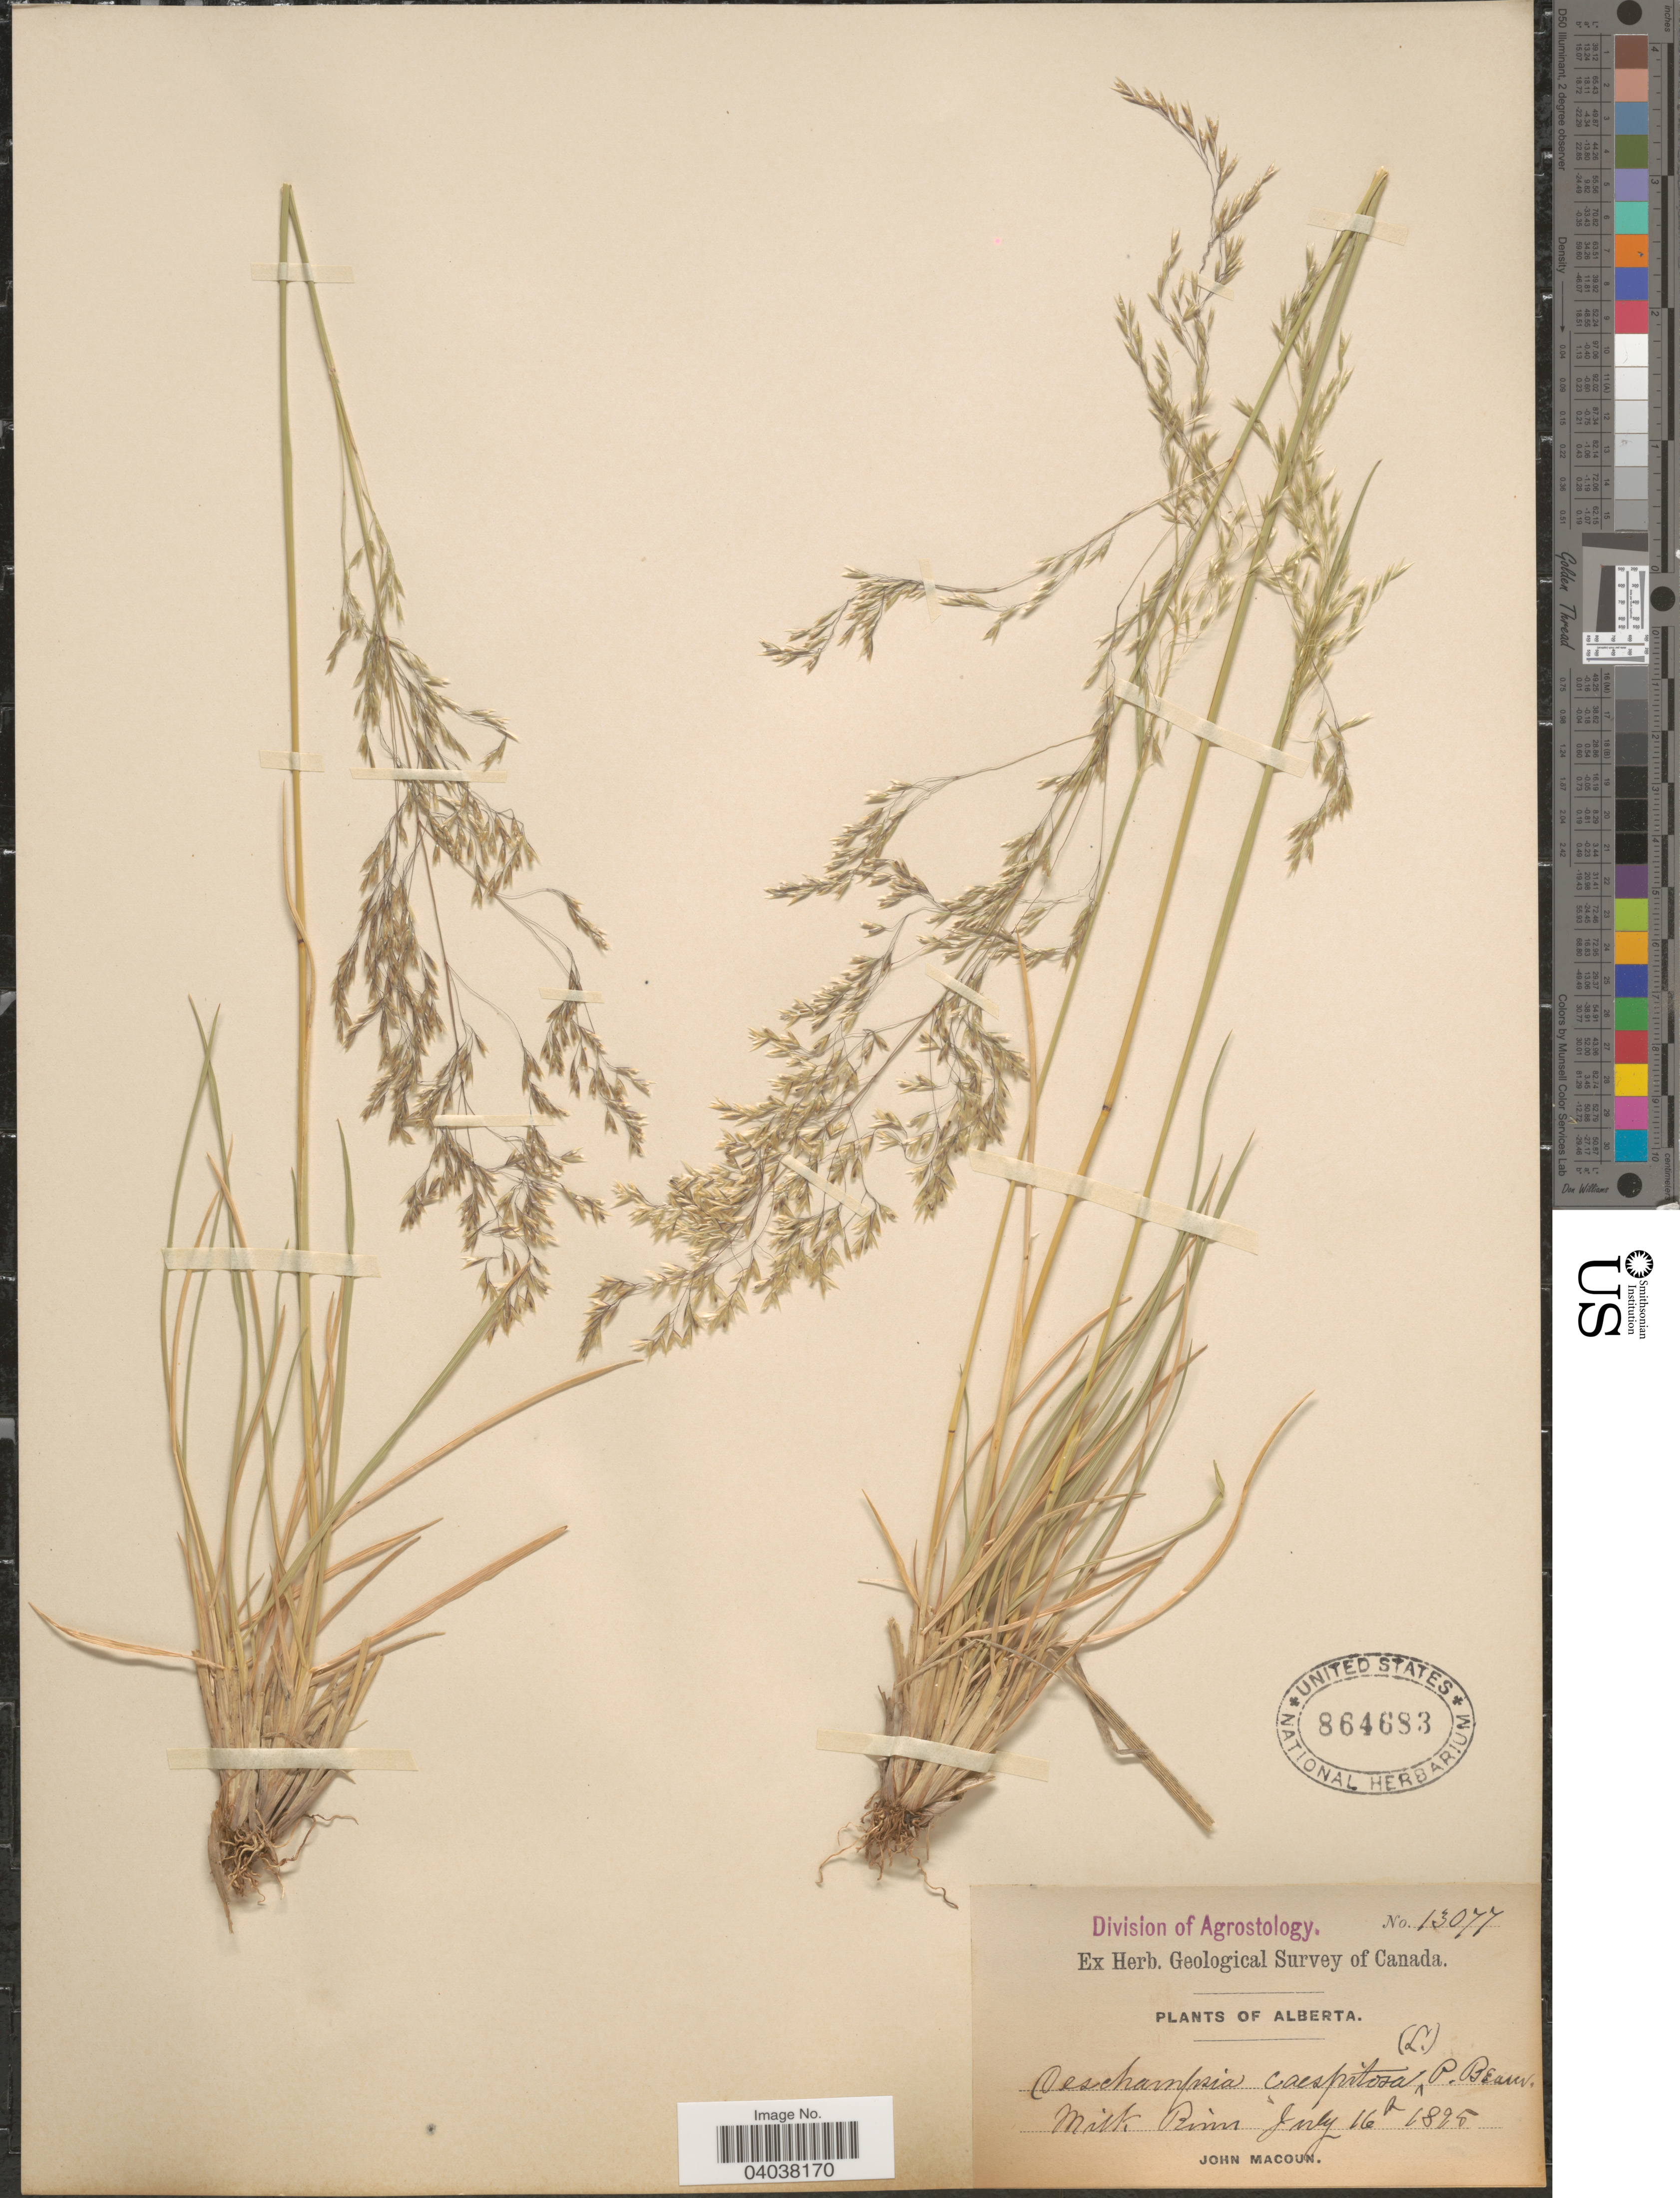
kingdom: Plantae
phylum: Tracheophyta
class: Liliopsida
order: Poales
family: Poaceae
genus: Deschampsia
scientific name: Deschampsia cespitosa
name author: (L.) P. Beauv.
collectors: J. Macoun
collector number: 13077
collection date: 1895-07-16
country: Canada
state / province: Alberta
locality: Milk River.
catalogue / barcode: US 864683